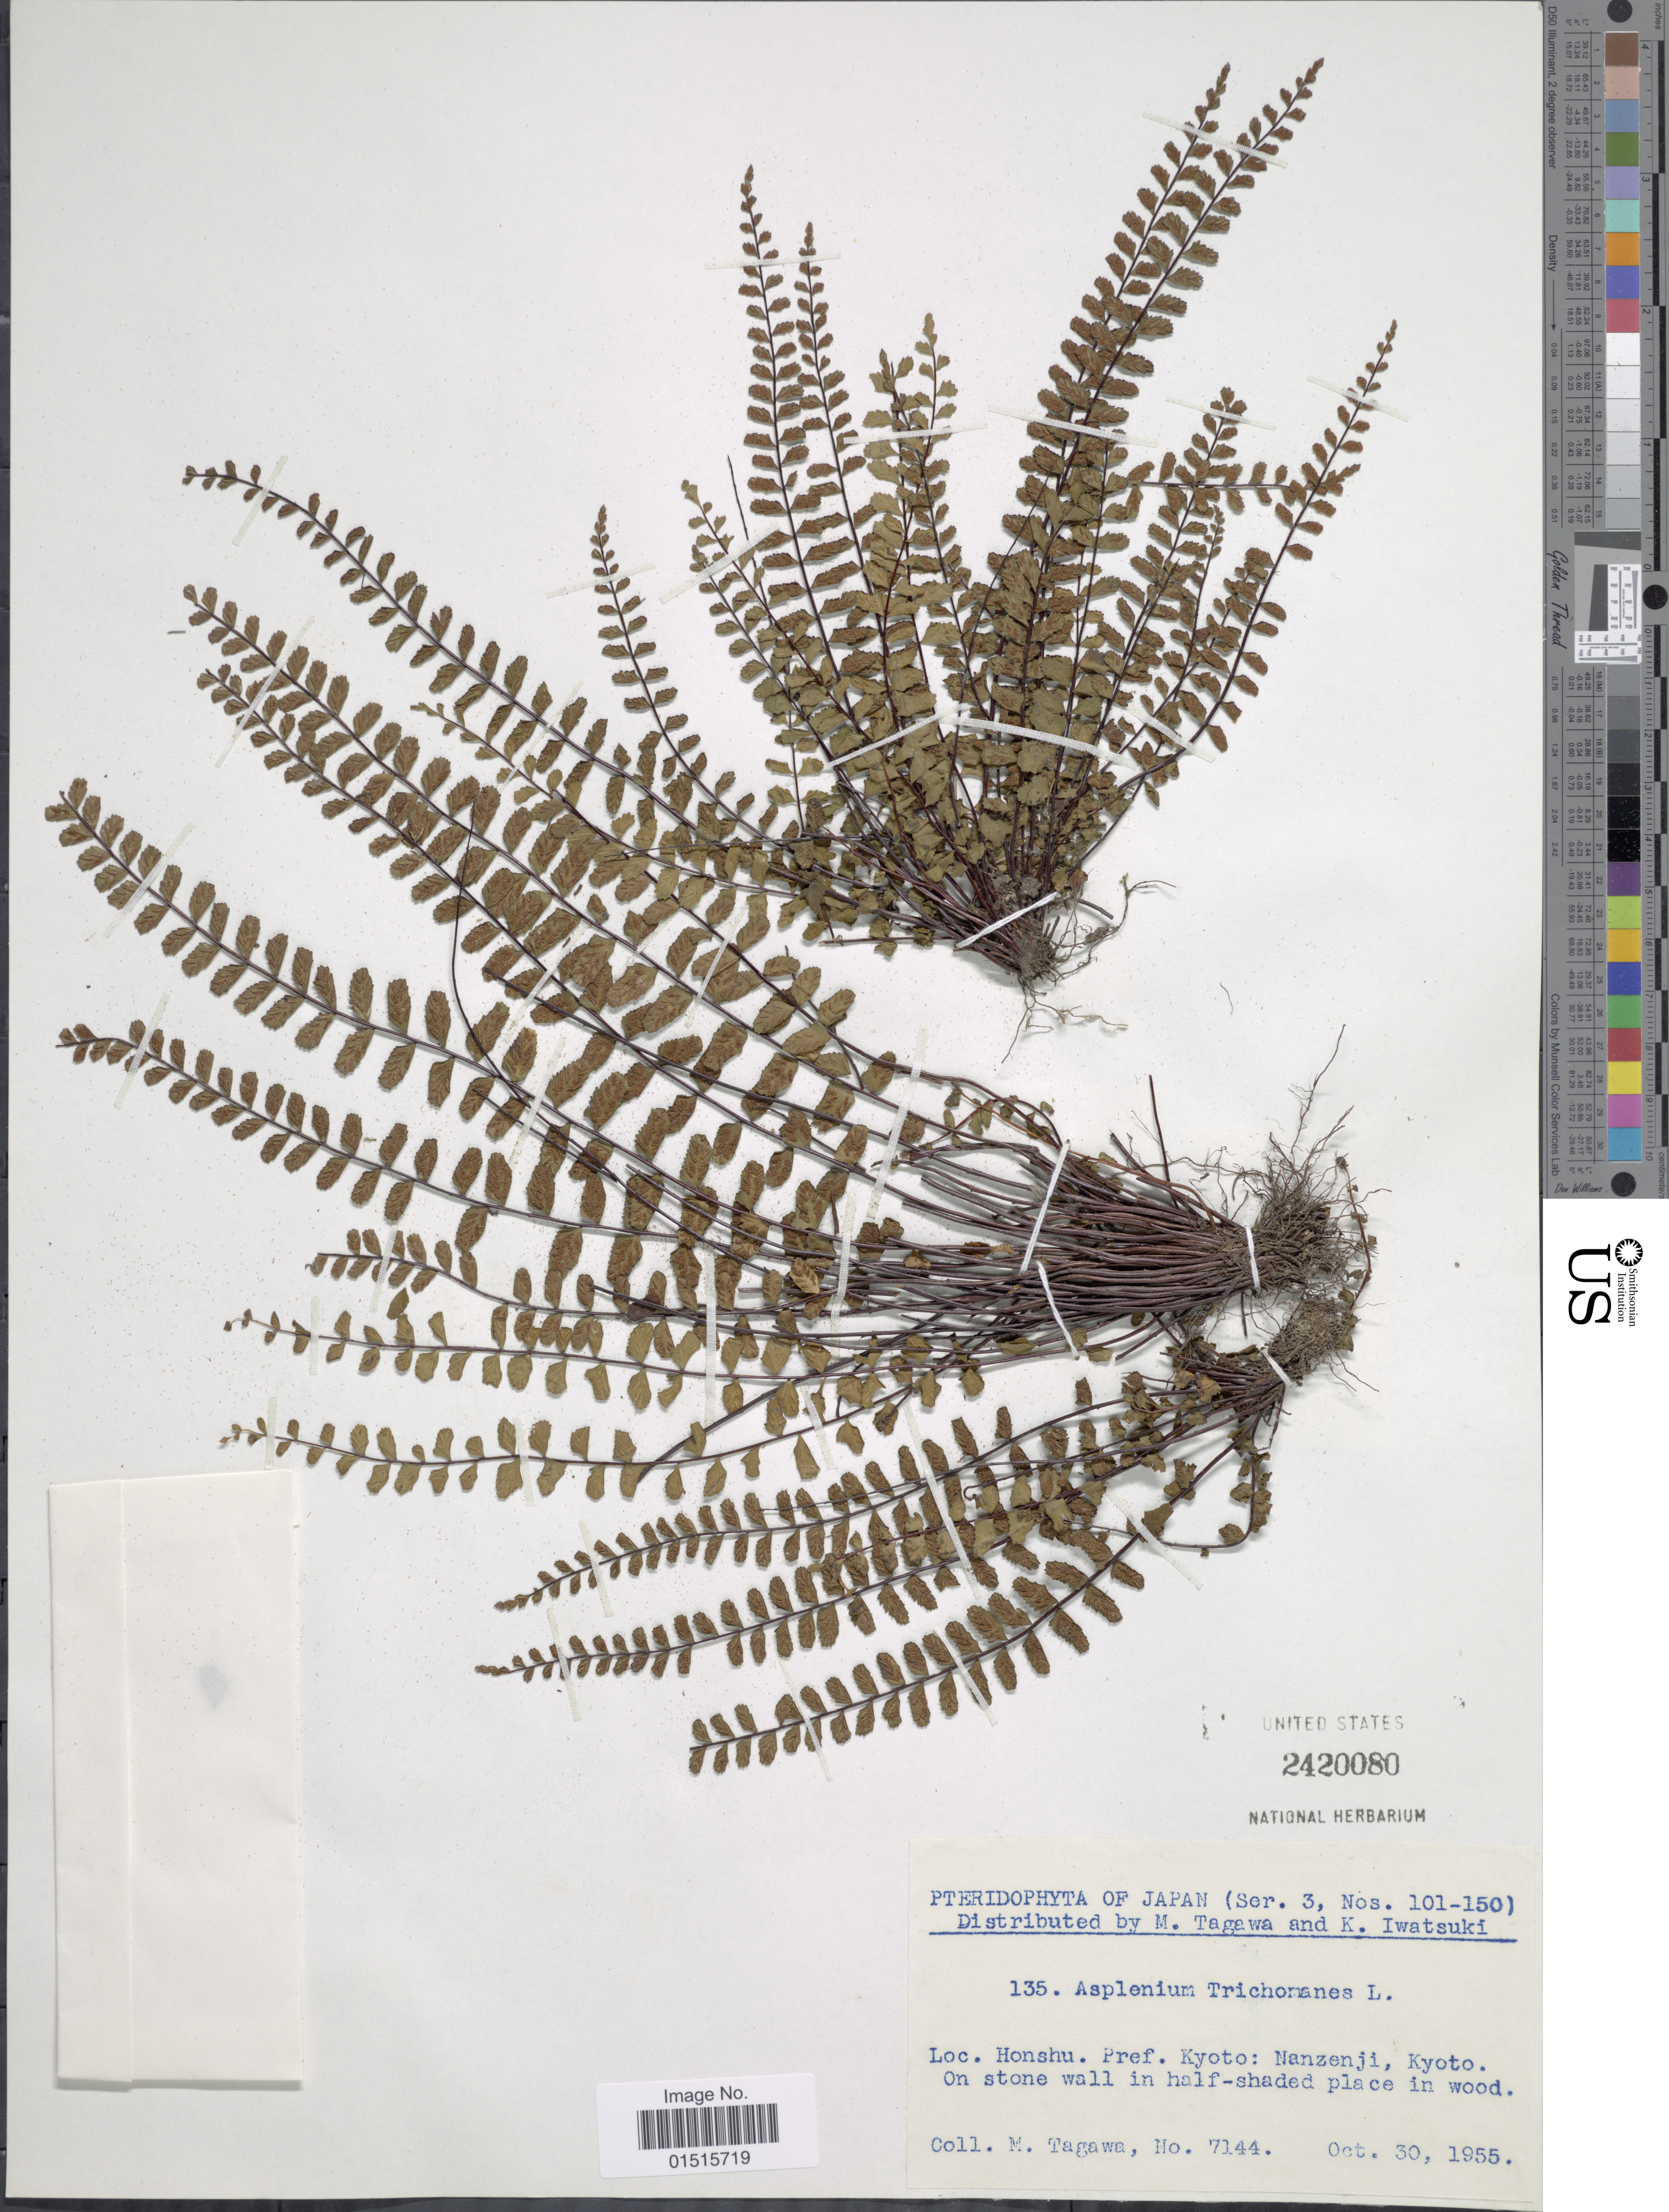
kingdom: Plantae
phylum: Tracheophyta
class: Polypodiopsida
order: Polypodiales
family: Aspleniaceae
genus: Asplenium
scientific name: Asplenium trichomanes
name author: L.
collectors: M. Tagawa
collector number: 7144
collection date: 1955-10-30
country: Japan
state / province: Kyoto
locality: Honshu, Nanzenji. On stone wall in half- shaded place in wood. Pref Kyoto.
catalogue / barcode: US 2420080